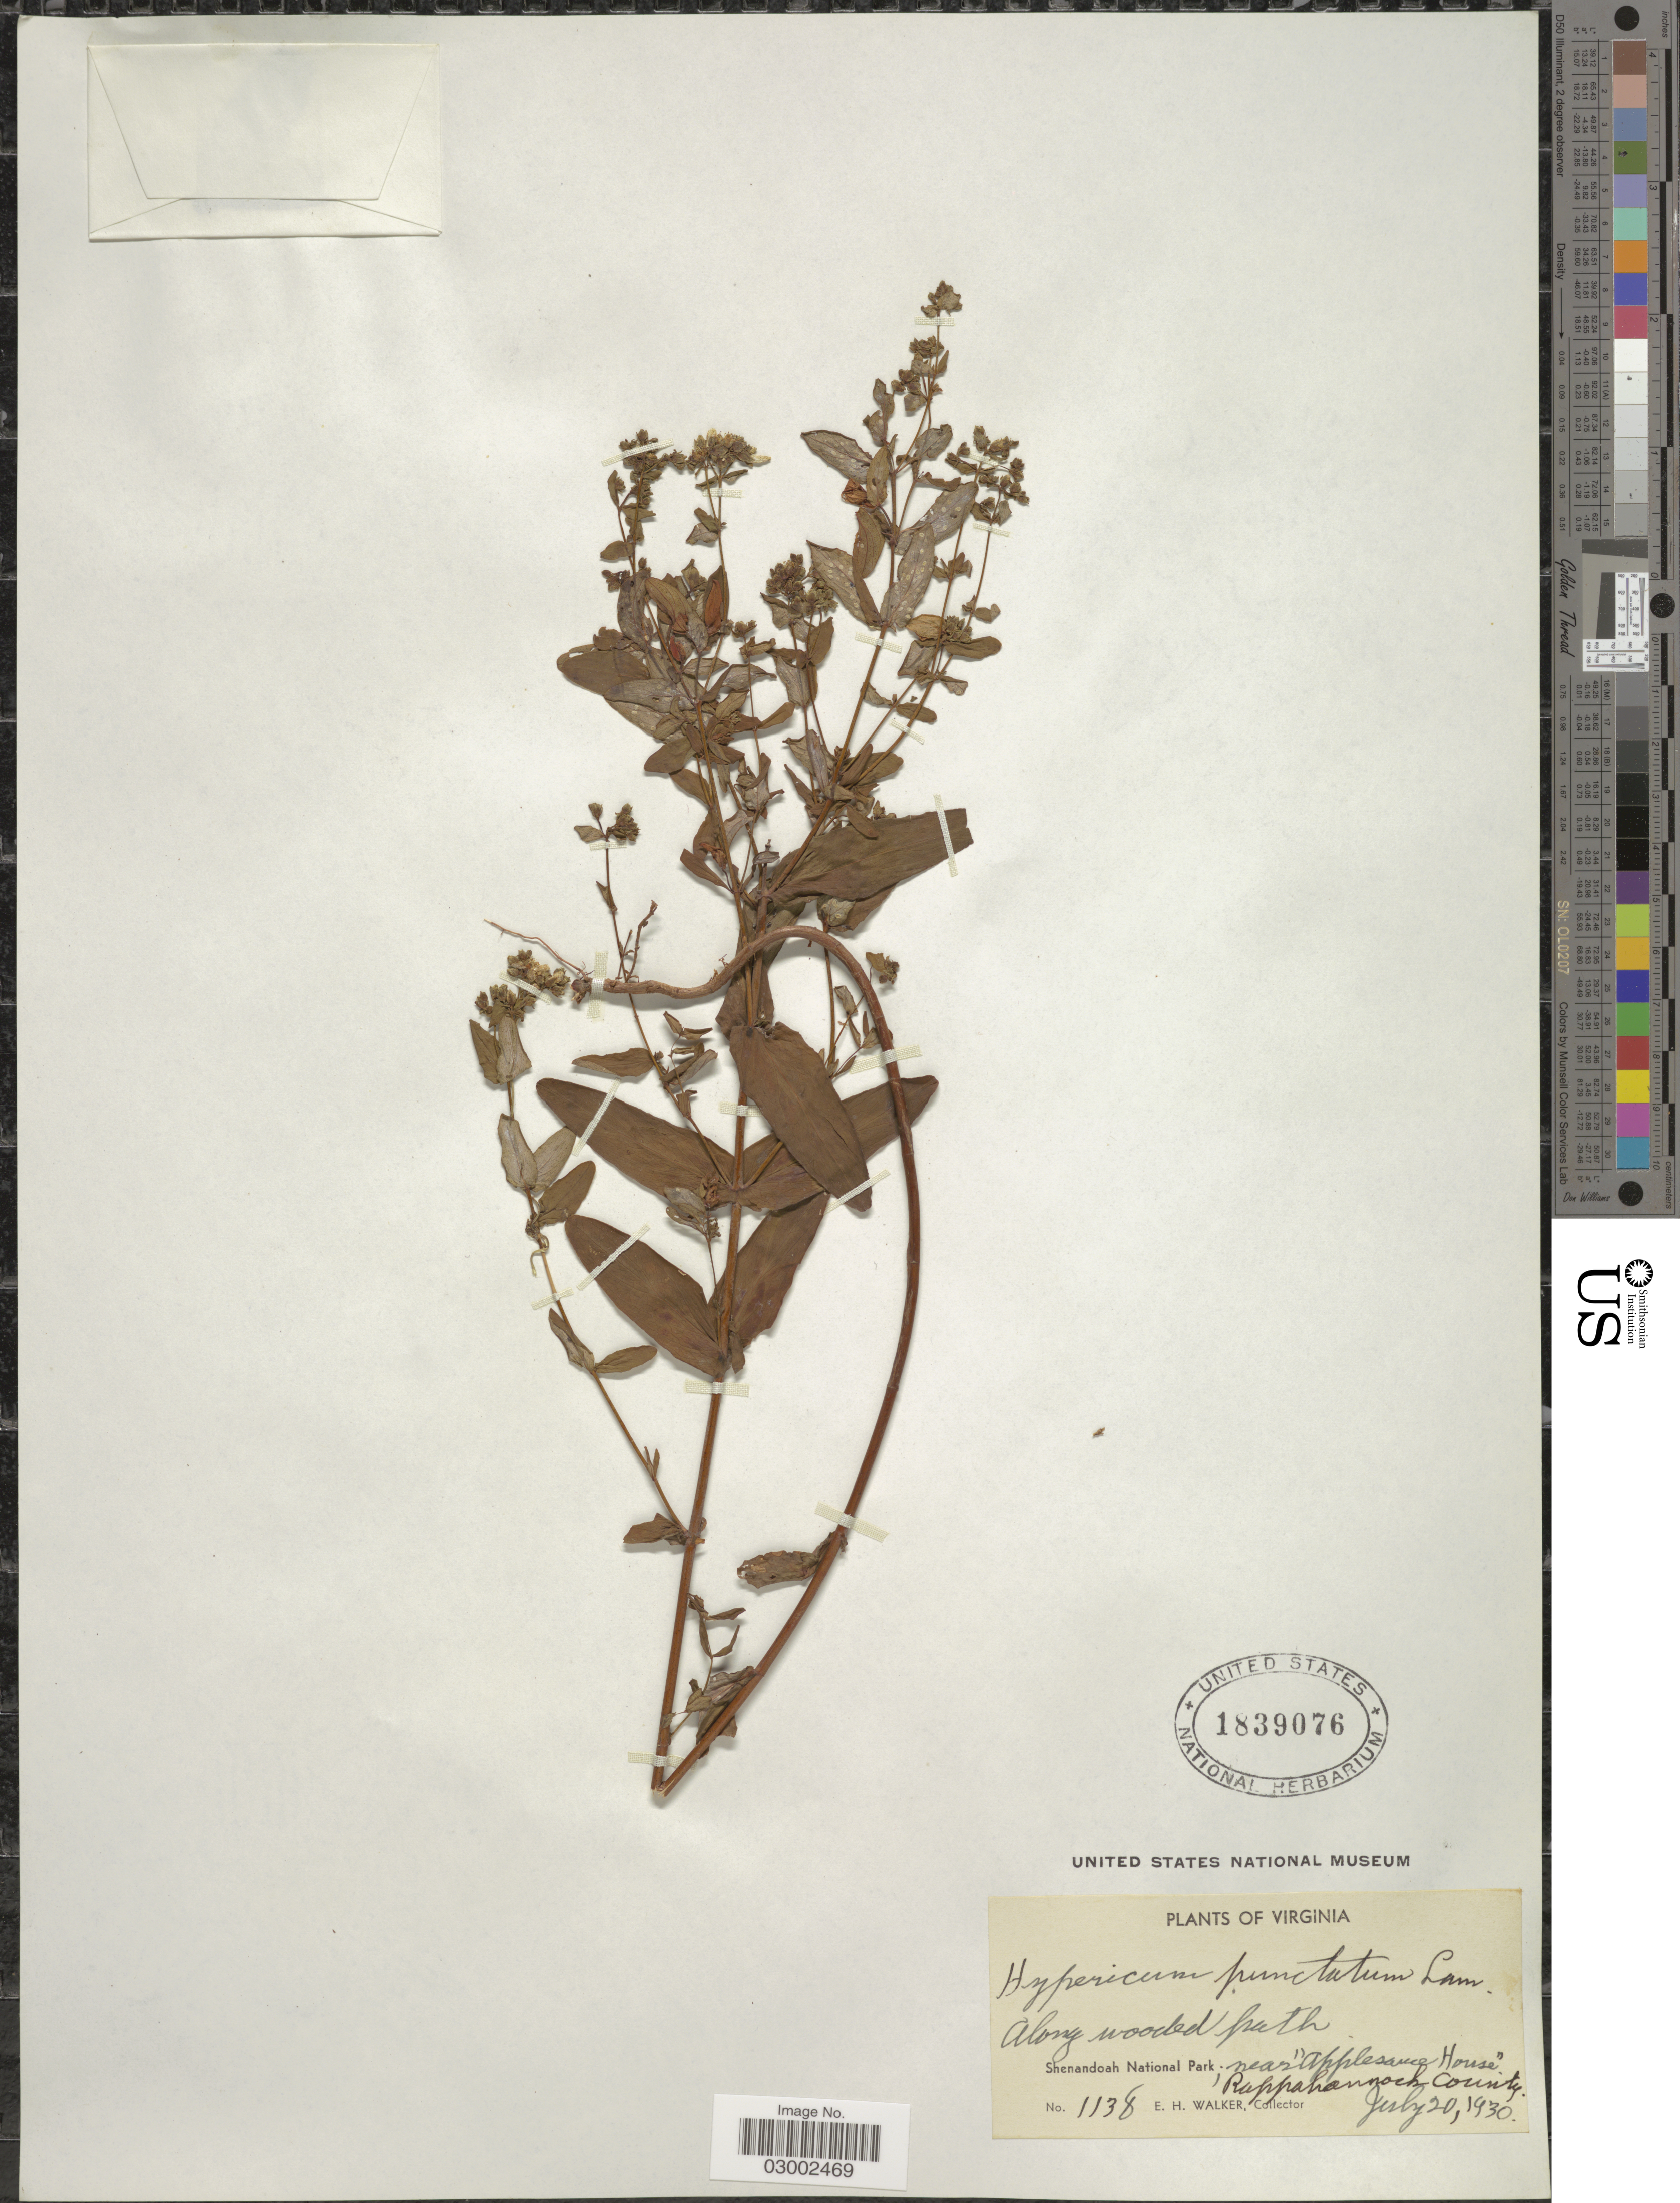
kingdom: Plantae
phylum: Tracheophyta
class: Magnoliopsida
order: Malpighiales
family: Hypericaceae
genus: Hypericum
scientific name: Hypericum punctatum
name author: Lam.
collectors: E. H. Walker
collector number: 1138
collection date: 1930-07-20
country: United States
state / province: Virginia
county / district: Rappahannock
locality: Shenandoah National Park; near "Applesauce House". Rappahannock County.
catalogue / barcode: US 1839076